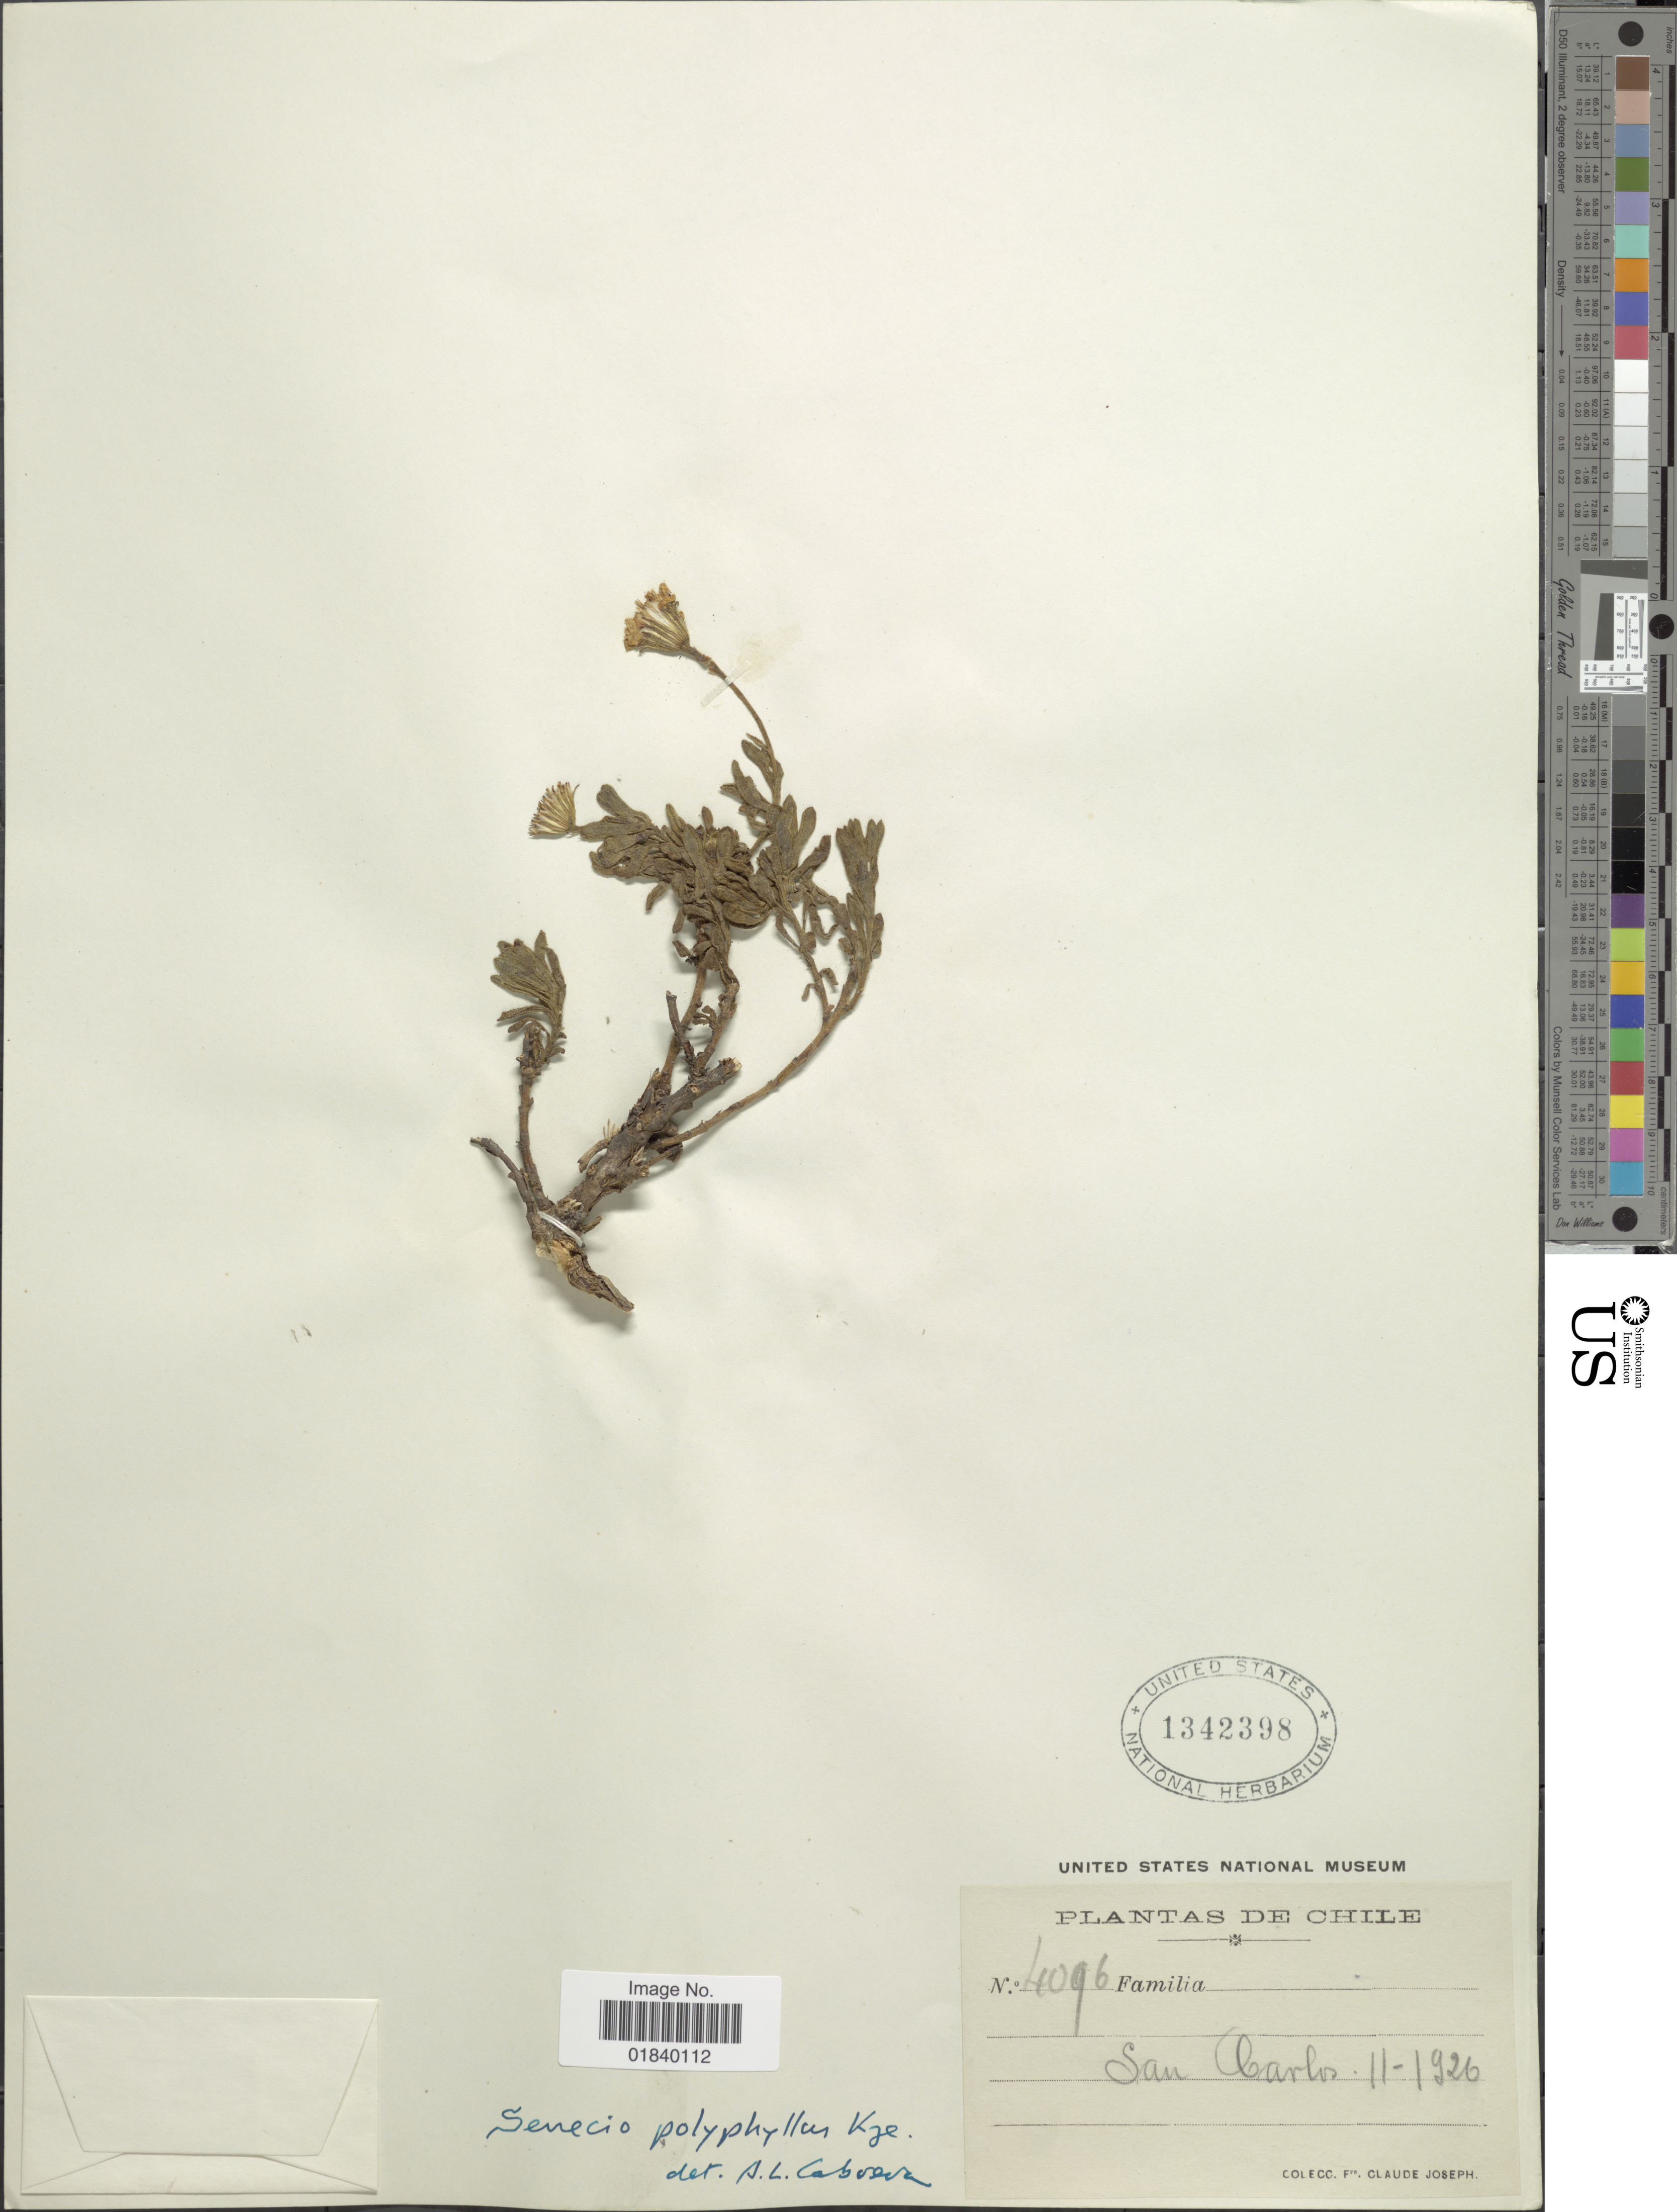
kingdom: Plantae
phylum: Tracheophyta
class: Magnoliopsida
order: Asterales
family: Asteraceae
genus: Senecio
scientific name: Senecio polyphyllus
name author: Kunze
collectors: Bro. Claude-Joseph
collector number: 4096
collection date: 1926-11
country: Chile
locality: Chile.San Carlos.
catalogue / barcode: US 1342398